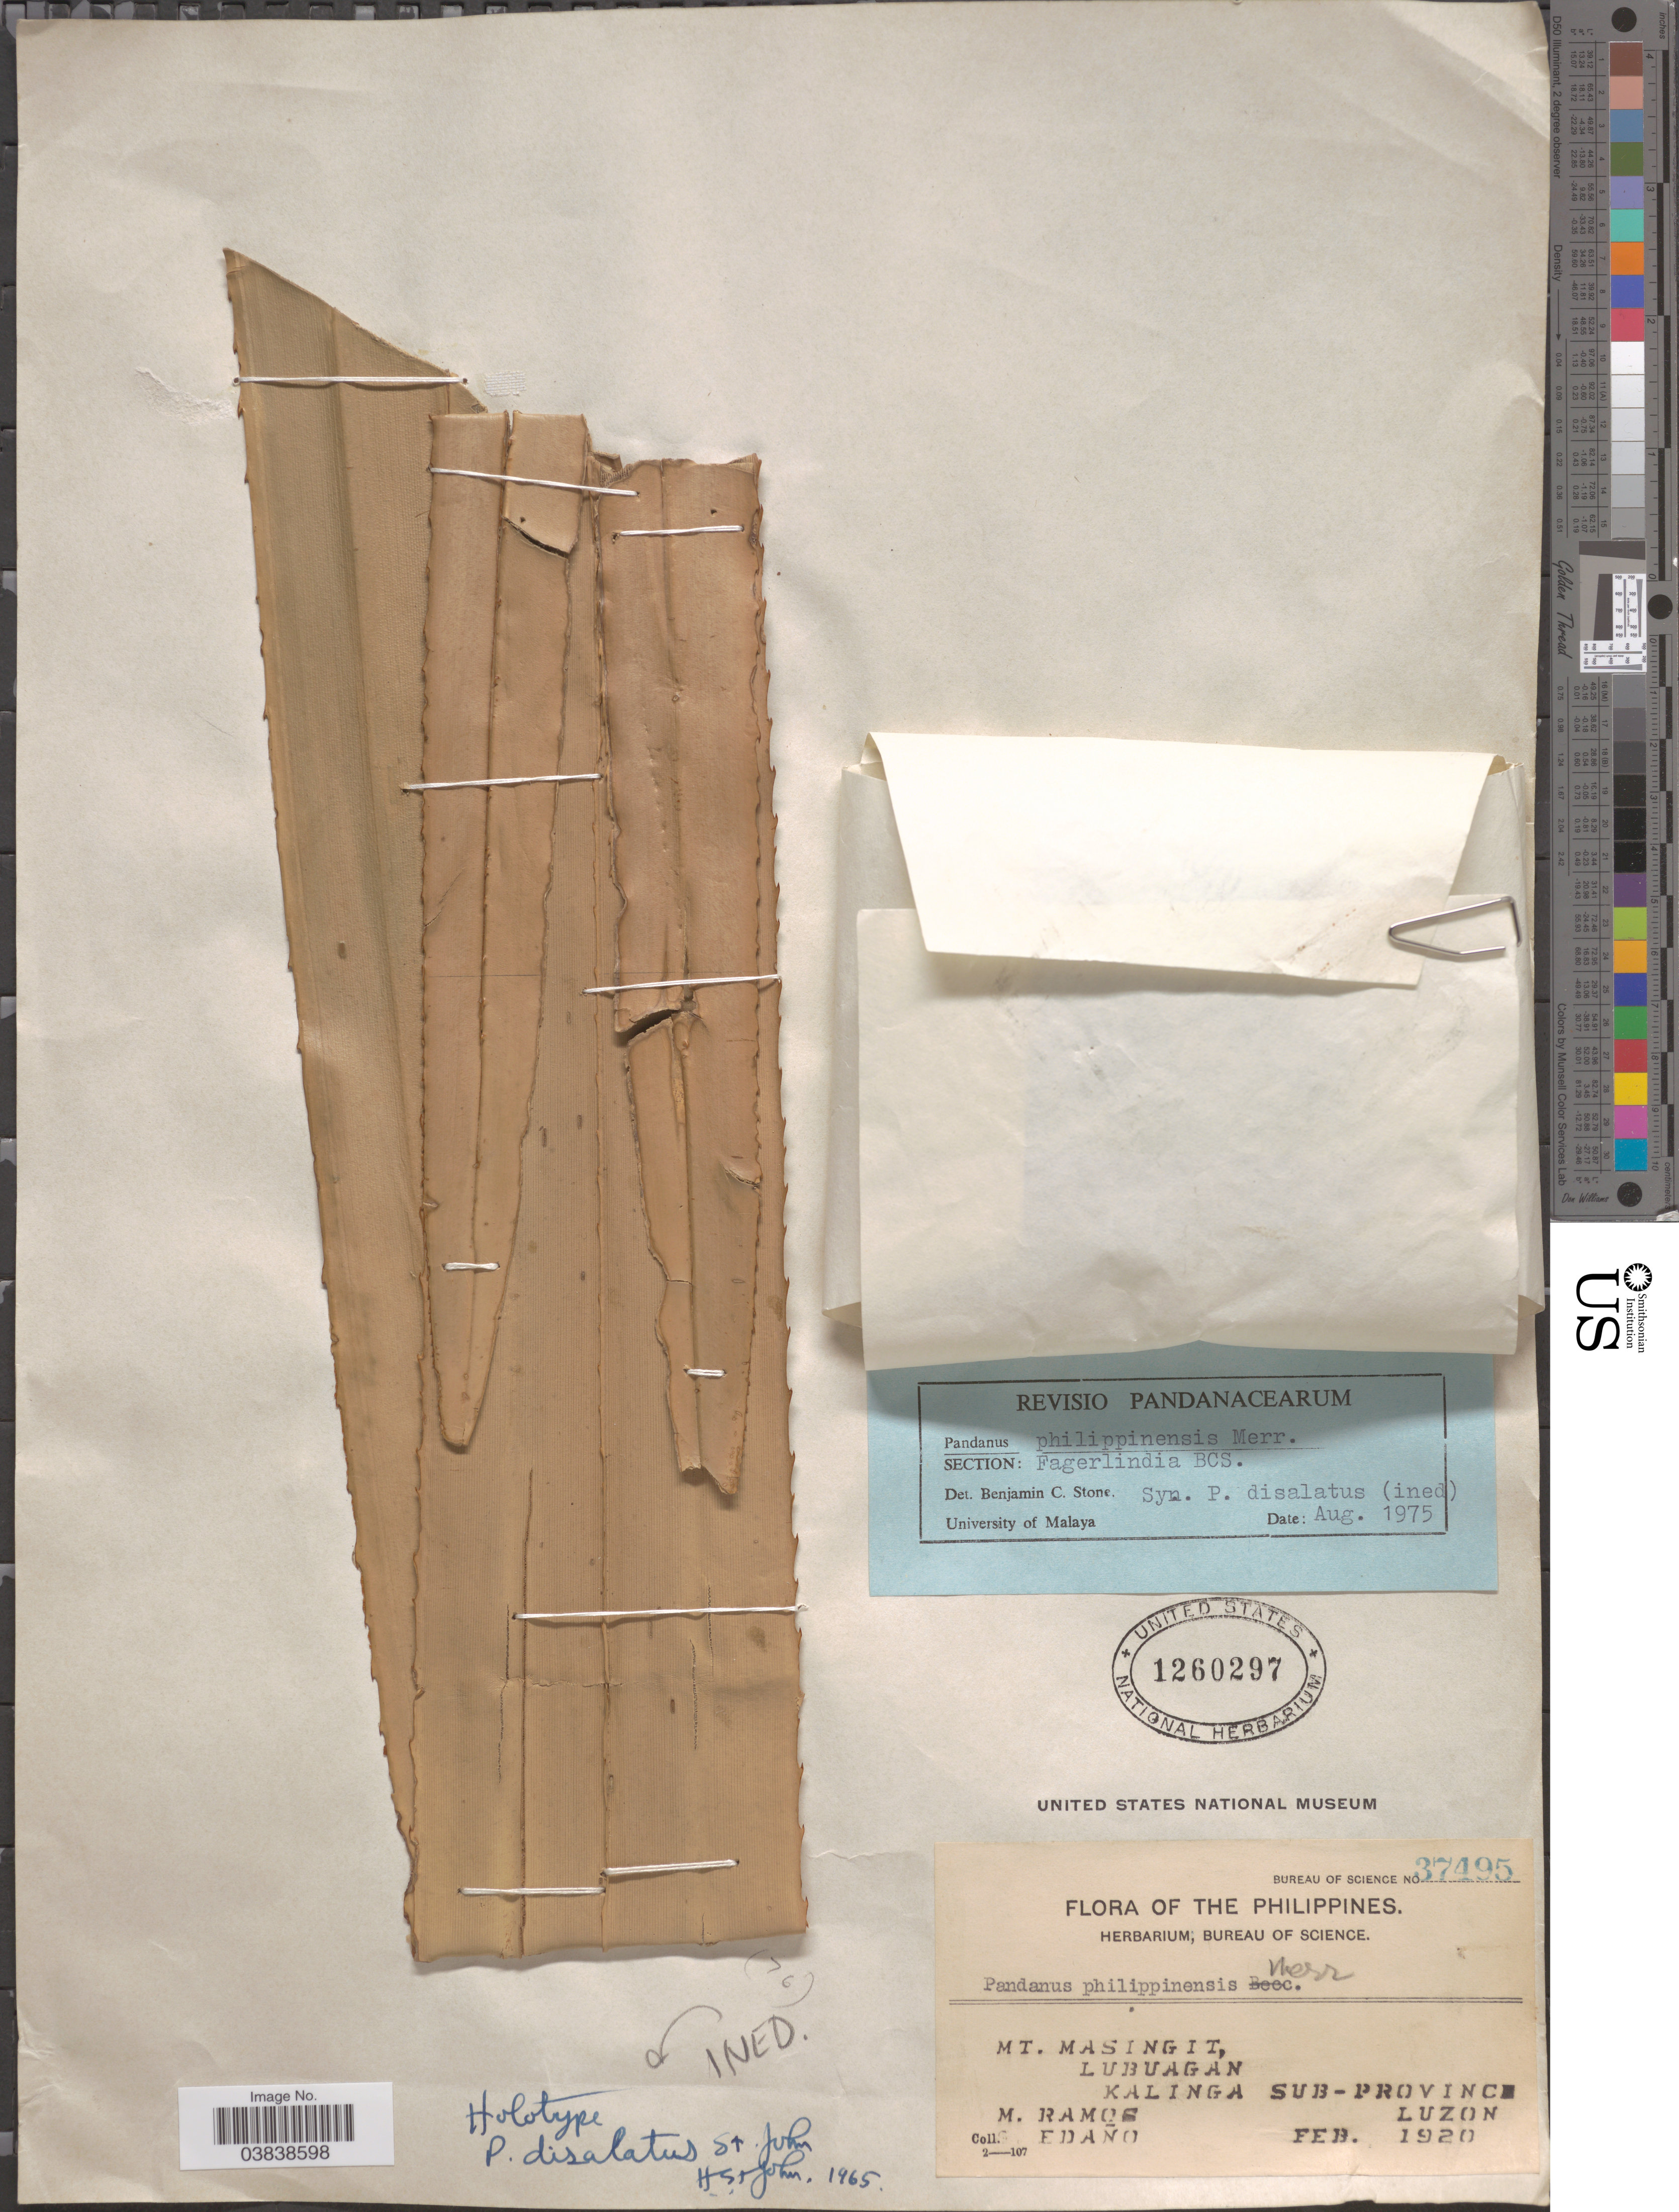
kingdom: Plantae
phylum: Tracheophyta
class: Liliopsida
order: Pandanales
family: Pandanaceae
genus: Pandanus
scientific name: Pandanus philippinensis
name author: Merr.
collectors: M. Ramos & G. Edaño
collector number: Bureau of Science 37495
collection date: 1920-02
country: Philippines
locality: Mt. Masingit, Lubuagan. Kalinga Sub-Province, Luzon.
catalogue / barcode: US 1260297